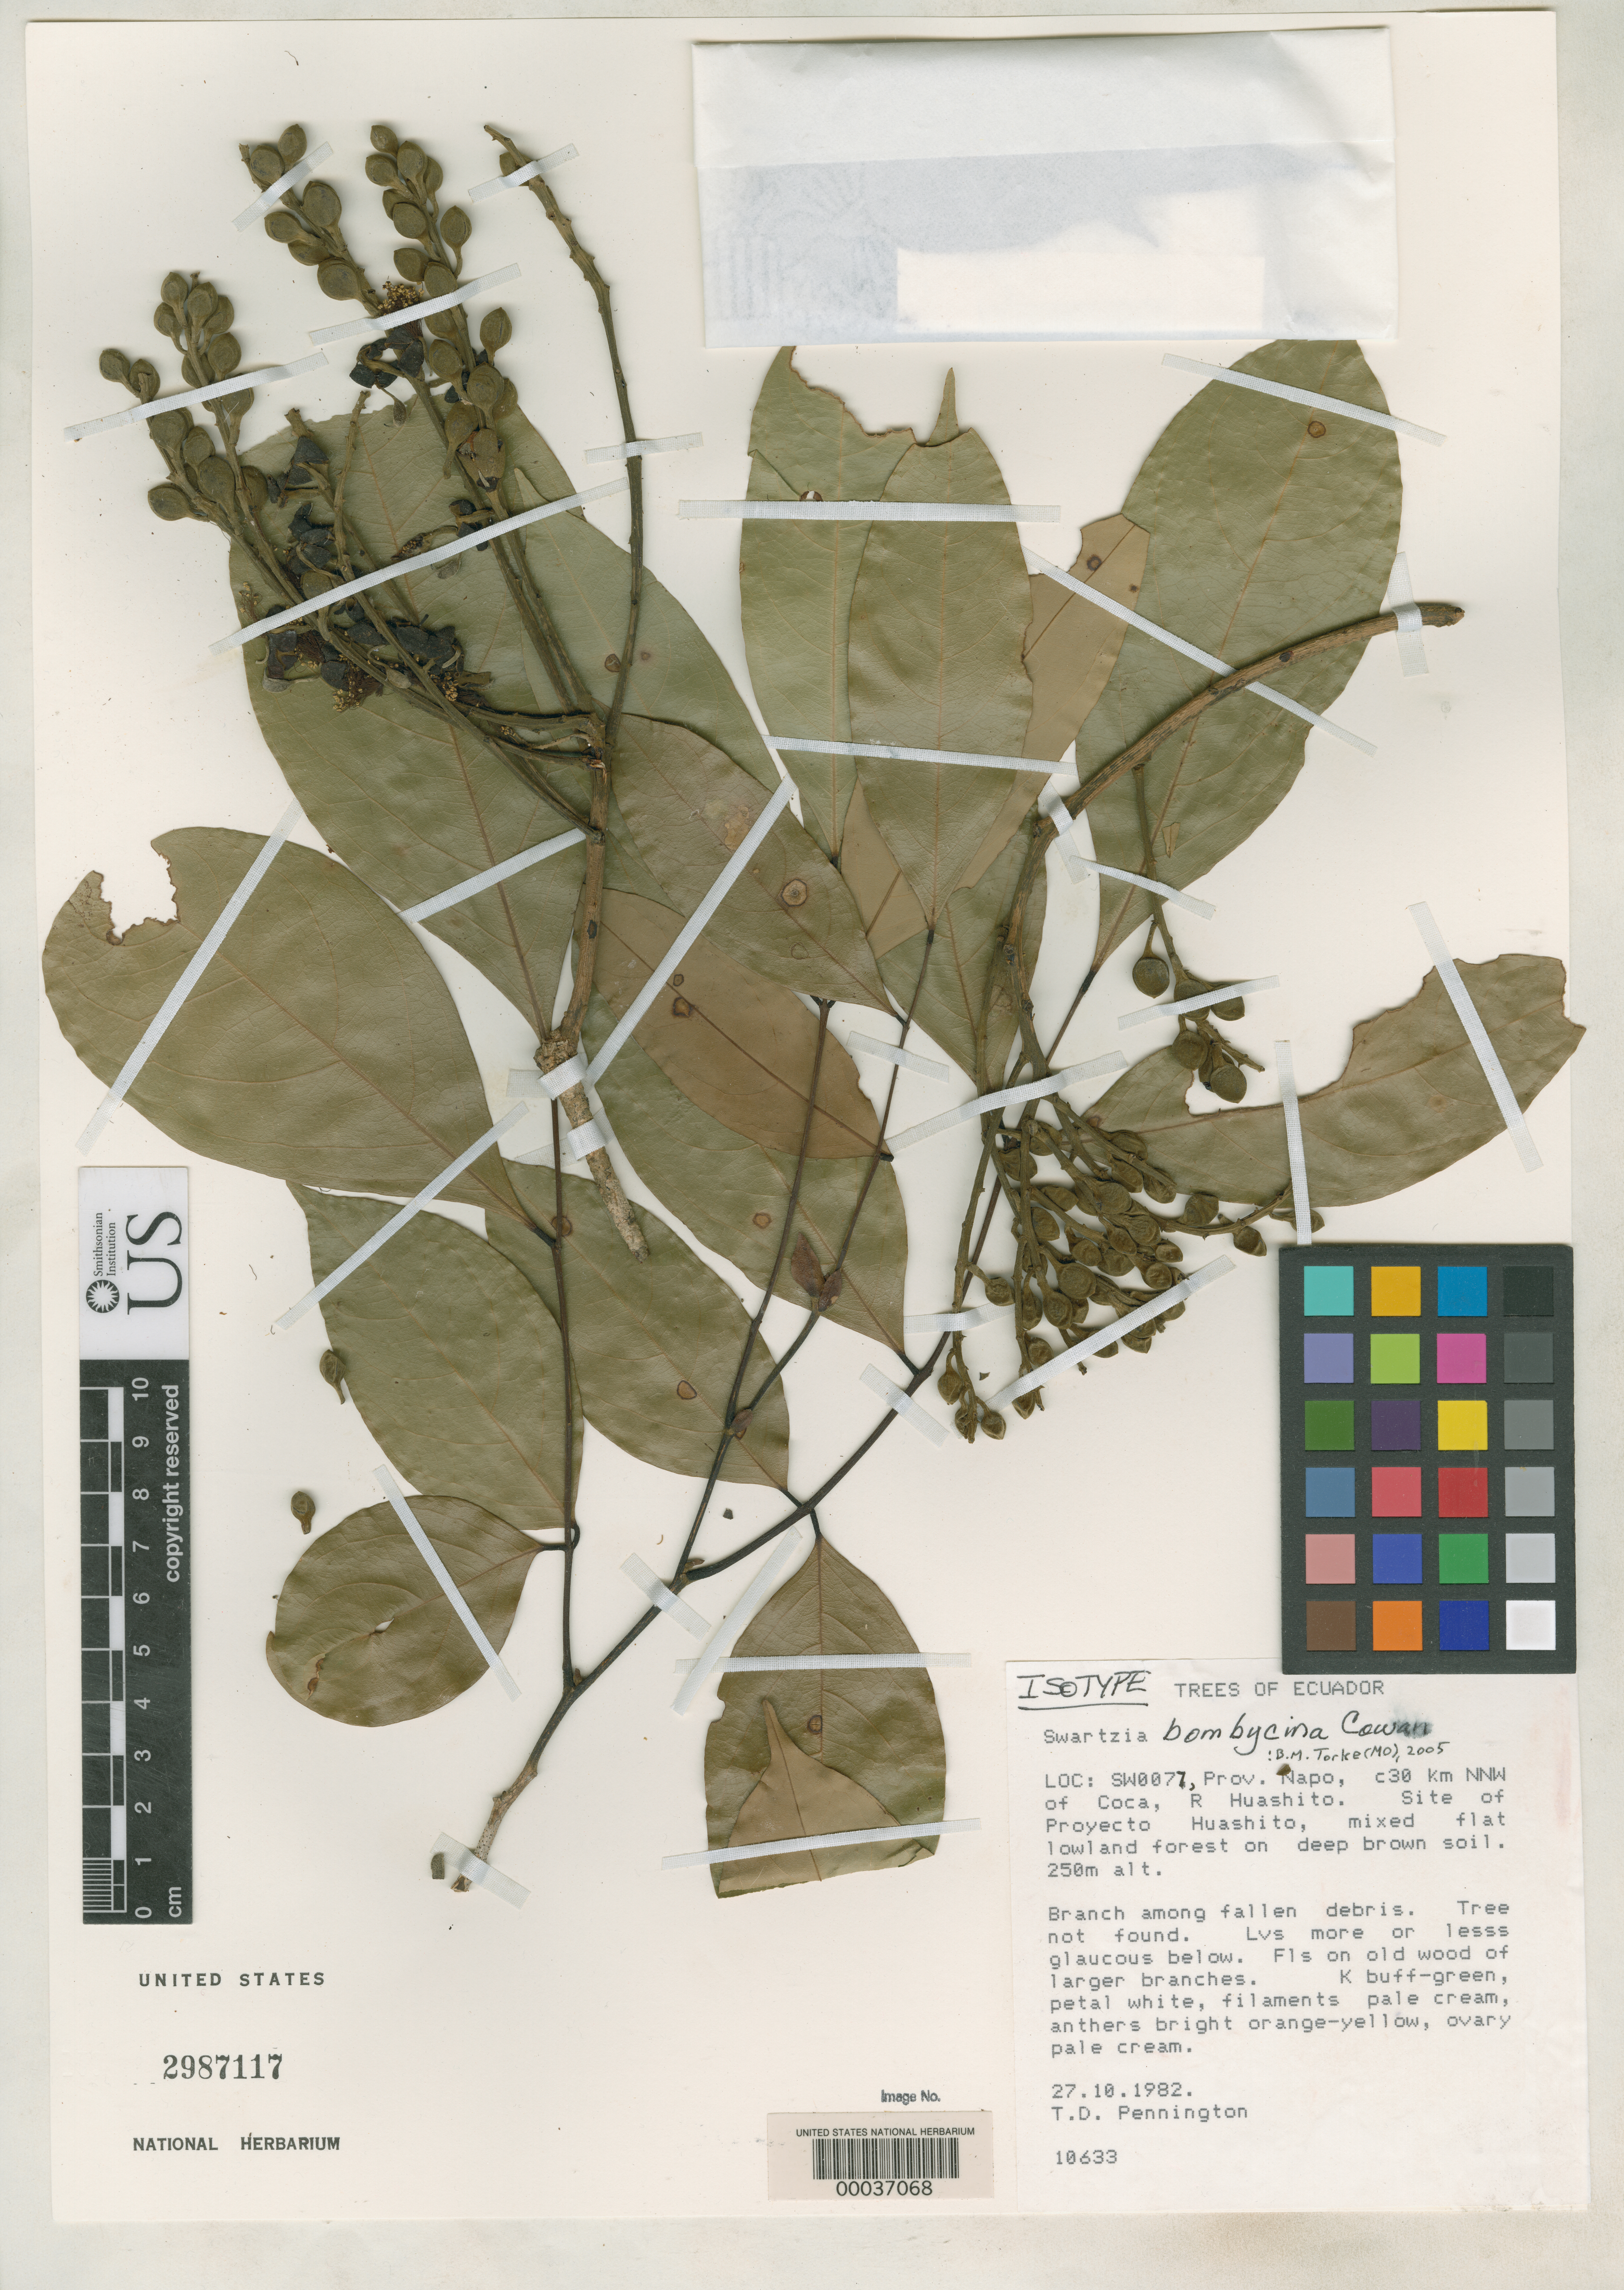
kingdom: Plantae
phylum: Tracheophyta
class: Magnoliopsida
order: Fabales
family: Fabaceae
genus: Swartzia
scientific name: Swartzia bombycina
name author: R.S. Cowan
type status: Isotype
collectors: T. D. Pennington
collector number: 10633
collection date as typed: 27 Oct 1982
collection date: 1982-10-27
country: Ecuador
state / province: Napo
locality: Ca. 30 km NN W of Coca, Rio Huashito, site of Proyecto Huashito.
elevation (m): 250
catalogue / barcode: US 2987117